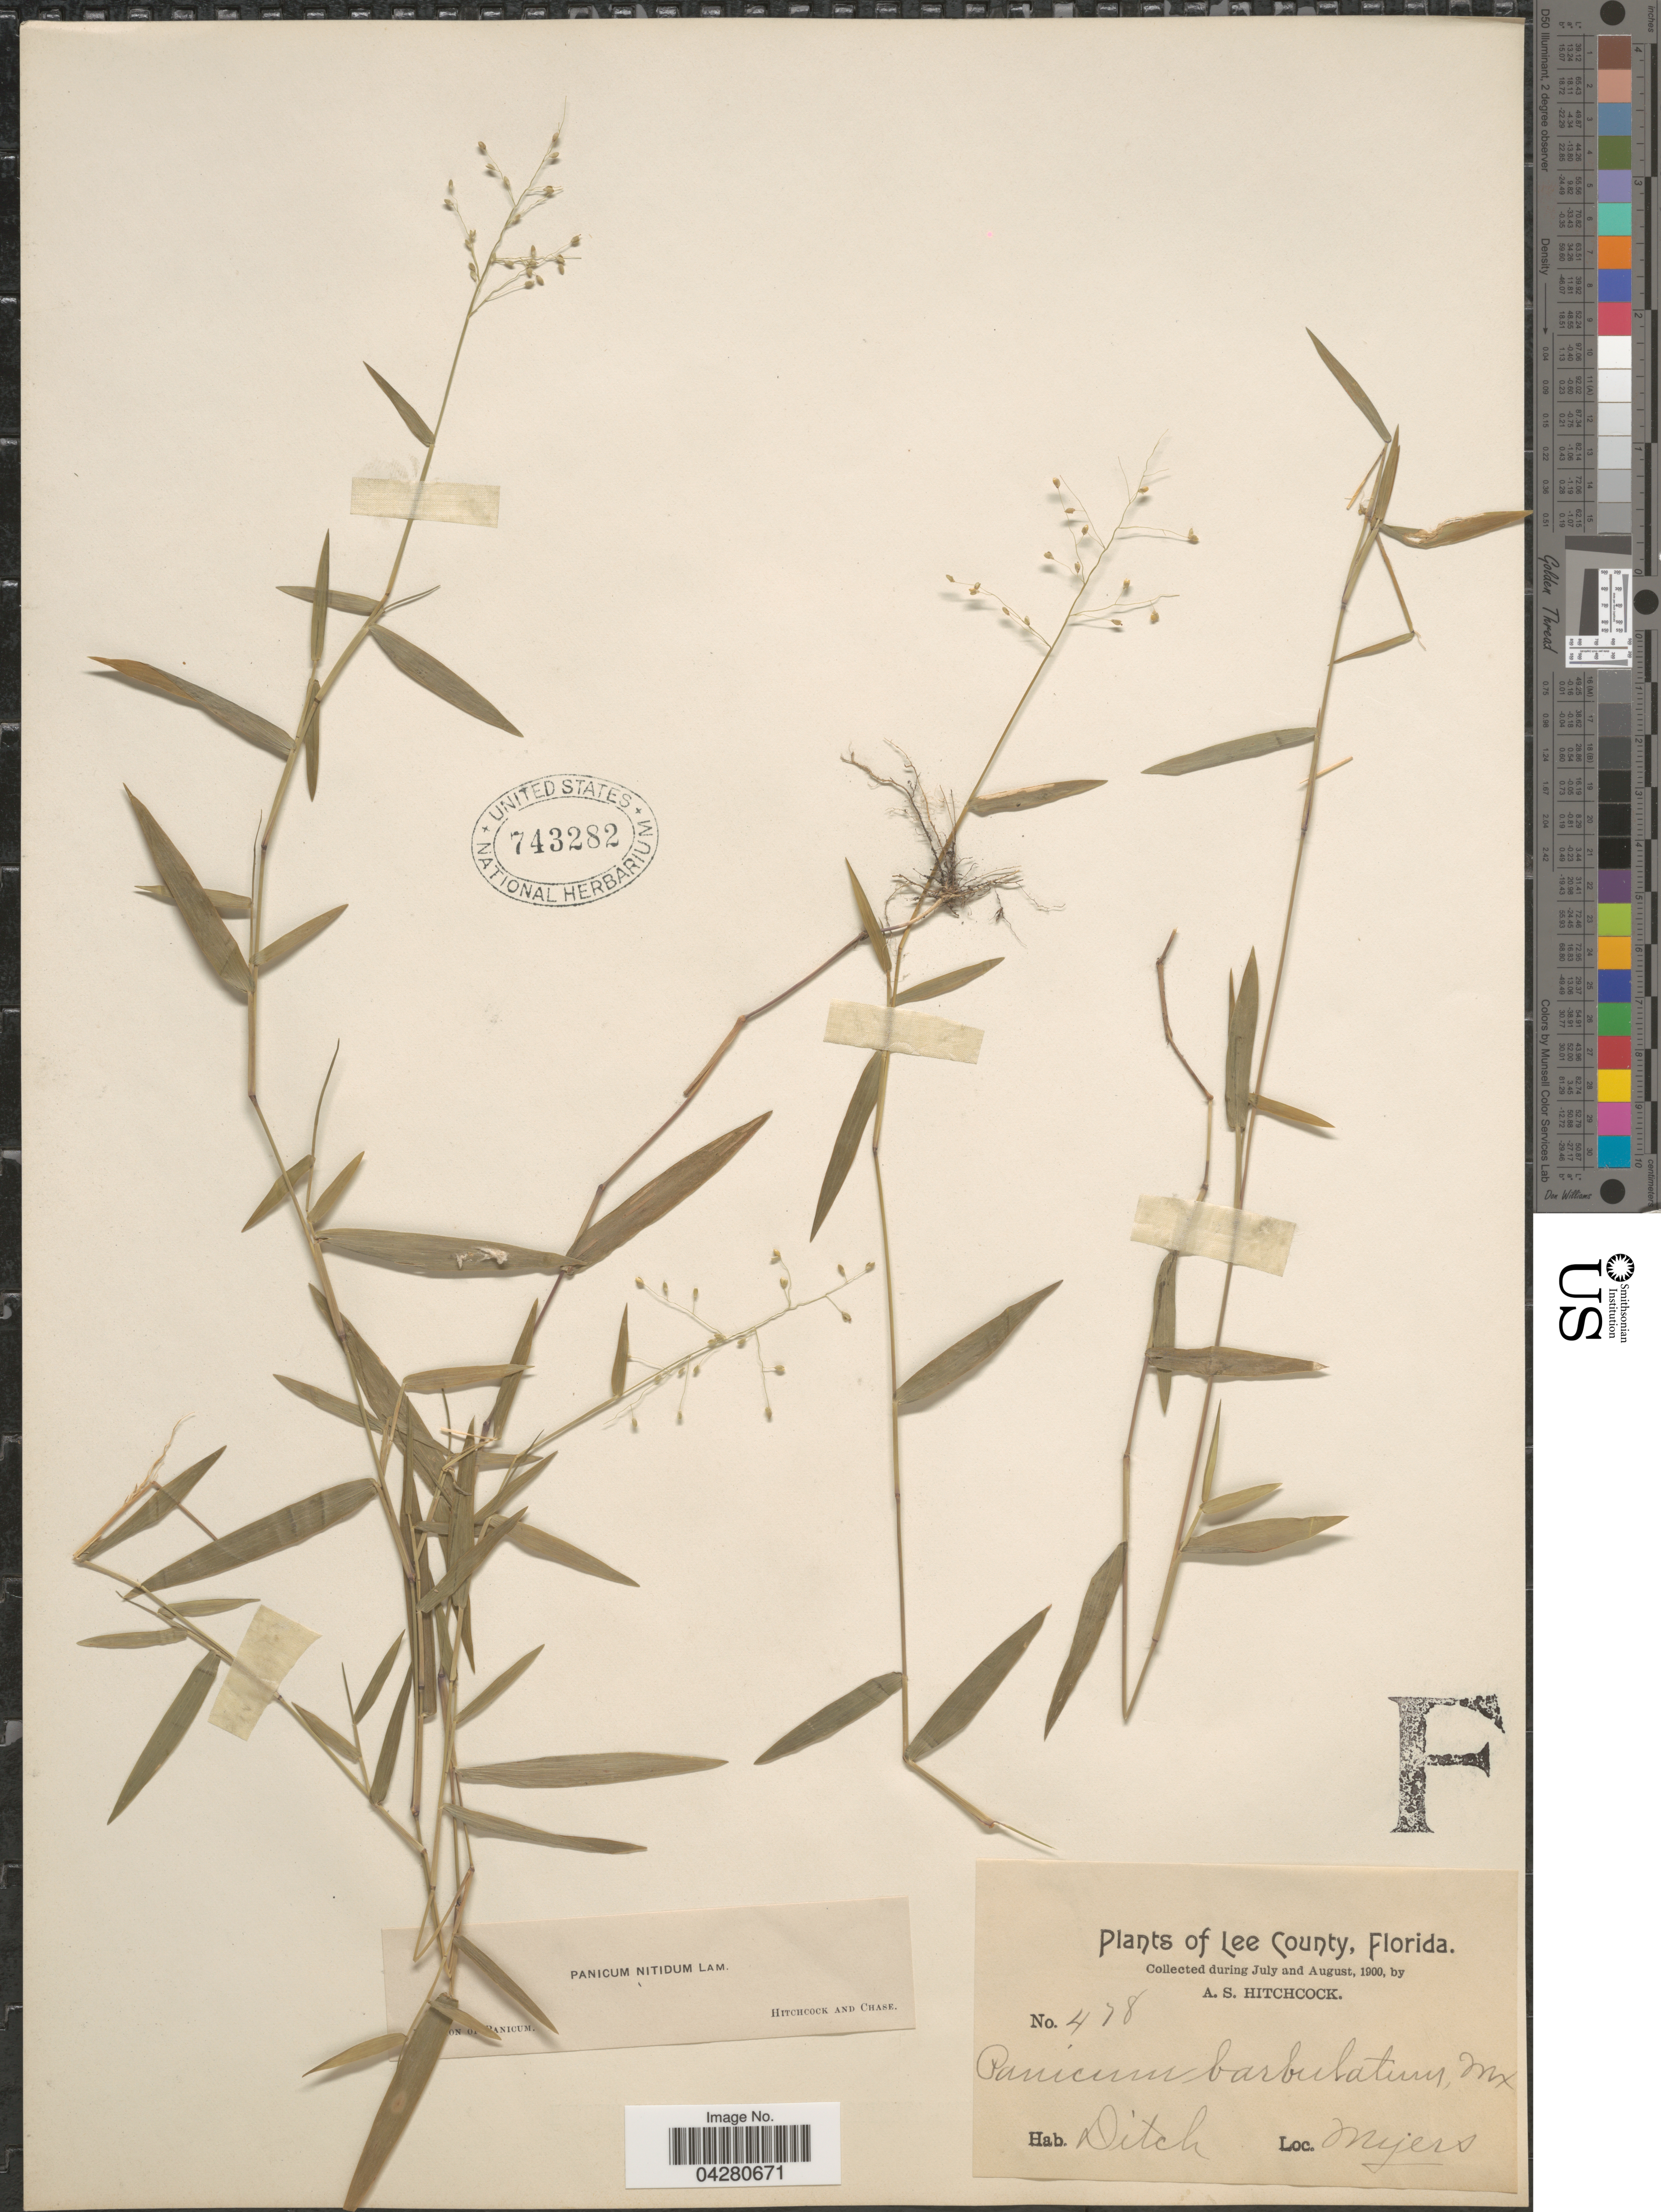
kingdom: Plantae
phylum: Tracheophyta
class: Liliopsida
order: Poales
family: Poaceae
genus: Dichanthelium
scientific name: Dichanthelium dichotomum var. dichotomum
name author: (L.) Gould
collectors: A. S. Hitchcock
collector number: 478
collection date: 1900-07/1900-08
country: United States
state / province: Florida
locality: Lee County. Myers.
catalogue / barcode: US 743282